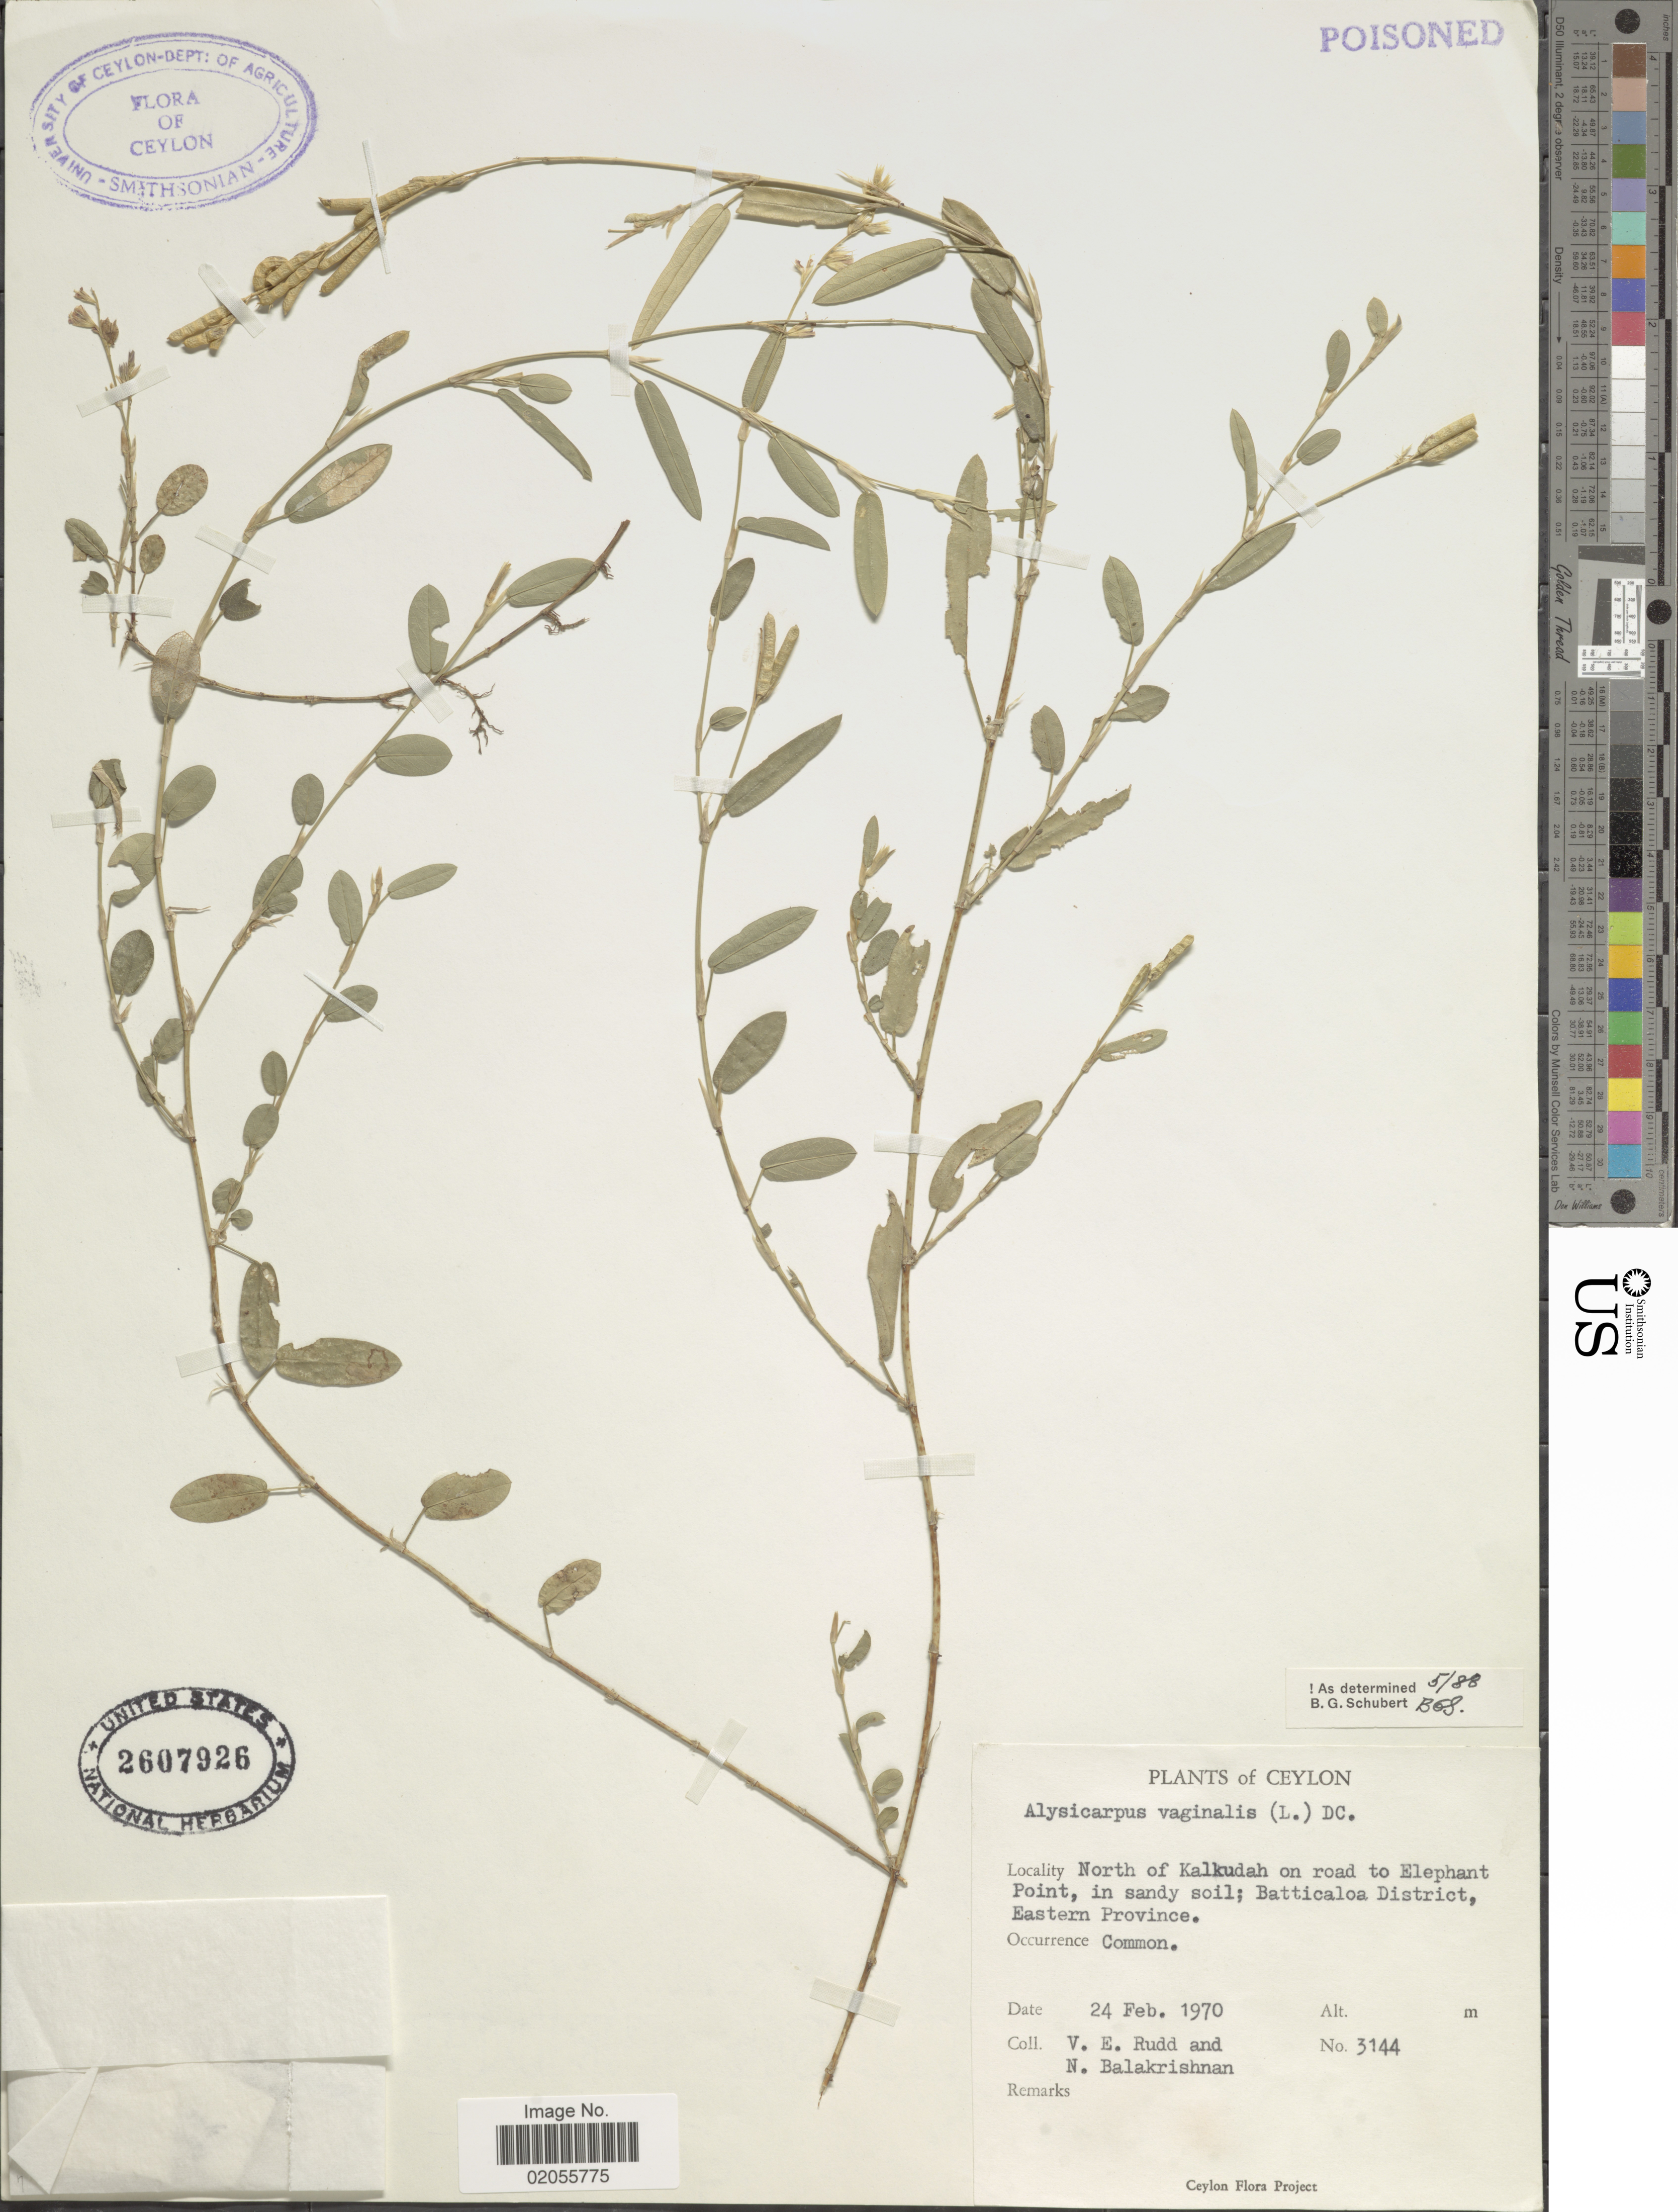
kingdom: Plantae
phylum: Tracheophyta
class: Magnoliopsida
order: Fabales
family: Fabaceae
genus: Alysicarpus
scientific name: Alysicarpus vaginalis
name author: (L.) DC.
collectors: V. E. Rudd & N. Balakrishnan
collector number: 3144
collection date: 1970-02-24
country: Sri Lanka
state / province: Eastern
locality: North of Kalkudah on road to Elephant Point, Batticaloa District,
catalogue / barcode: US 2607926